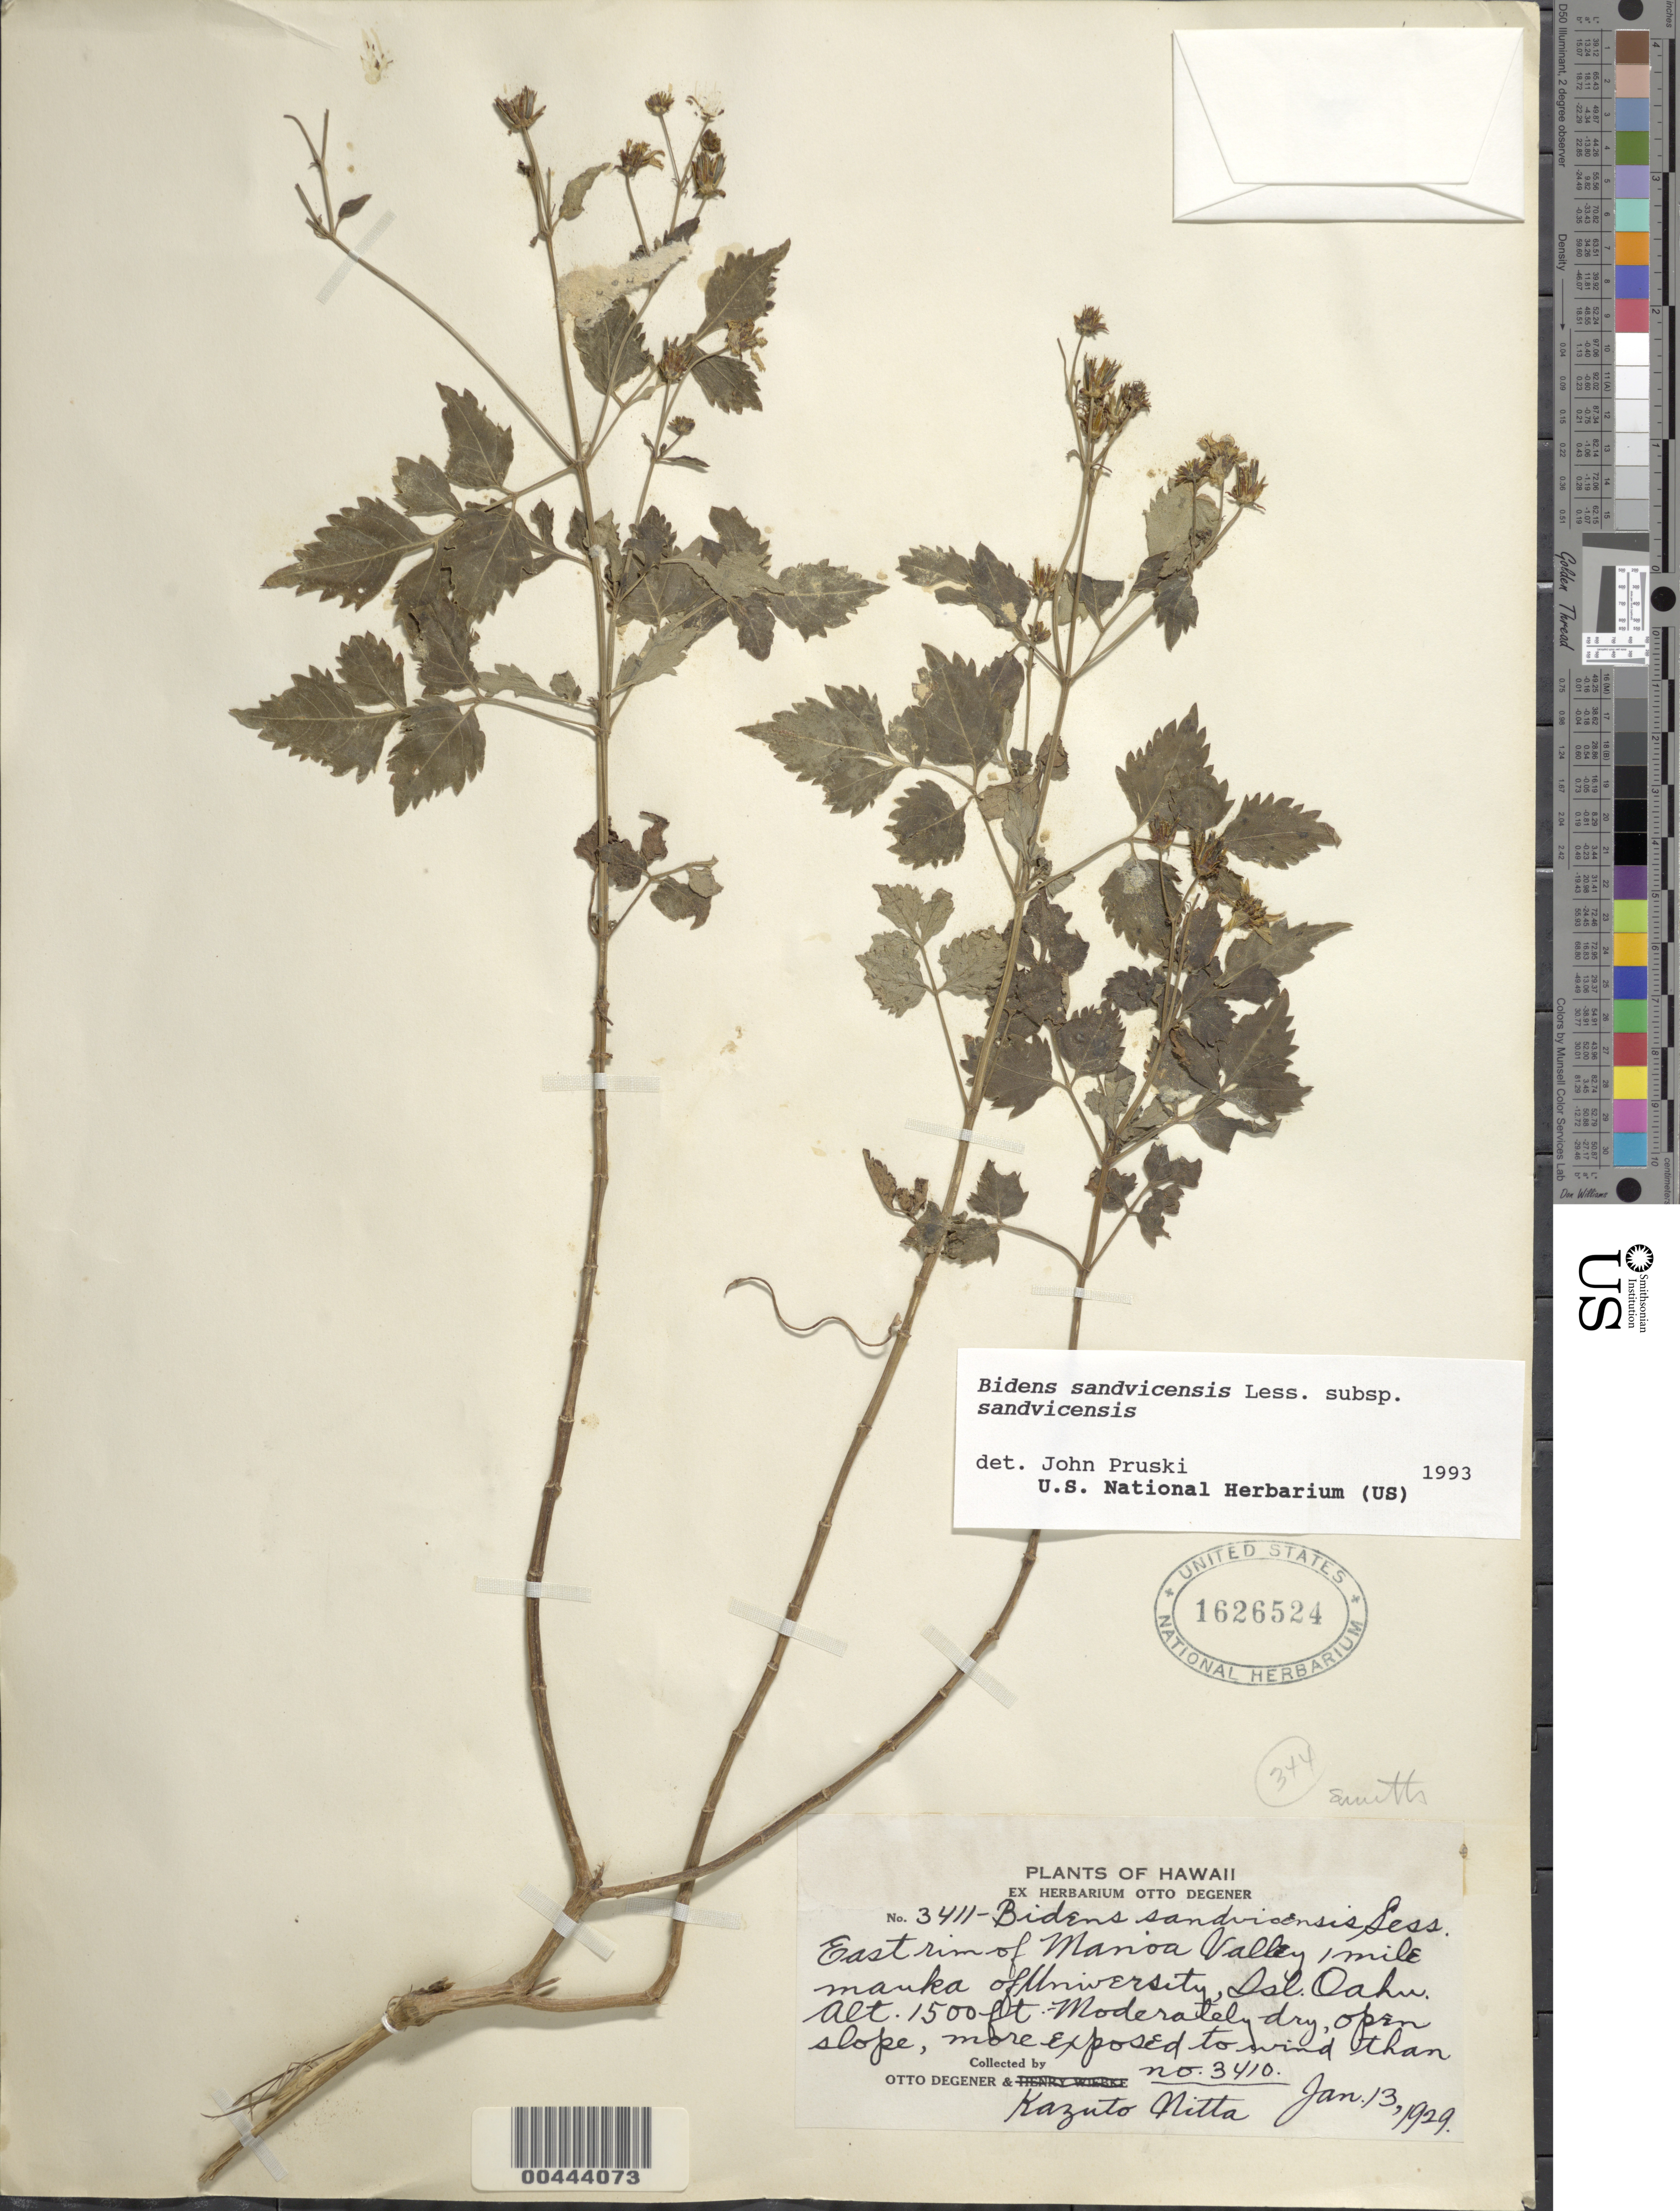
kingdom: Plantae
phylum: Tracheophyta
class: Magnoliopsida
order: Asterales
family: Asteraceae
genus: Bidens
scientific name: Bidens sandvicensis subsp. sandvicensis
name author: Less.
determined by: Pruski, J. F.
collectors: O. Degener & K. Nitta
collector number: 3411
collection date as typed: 13 Jan 1929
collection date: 1929-01-13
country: United States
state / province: Hawaii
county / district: Honolulu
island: Oahu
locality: East rim of Manoa Valley 1 mi mauka of University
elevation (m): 457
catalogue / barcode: US 1626524